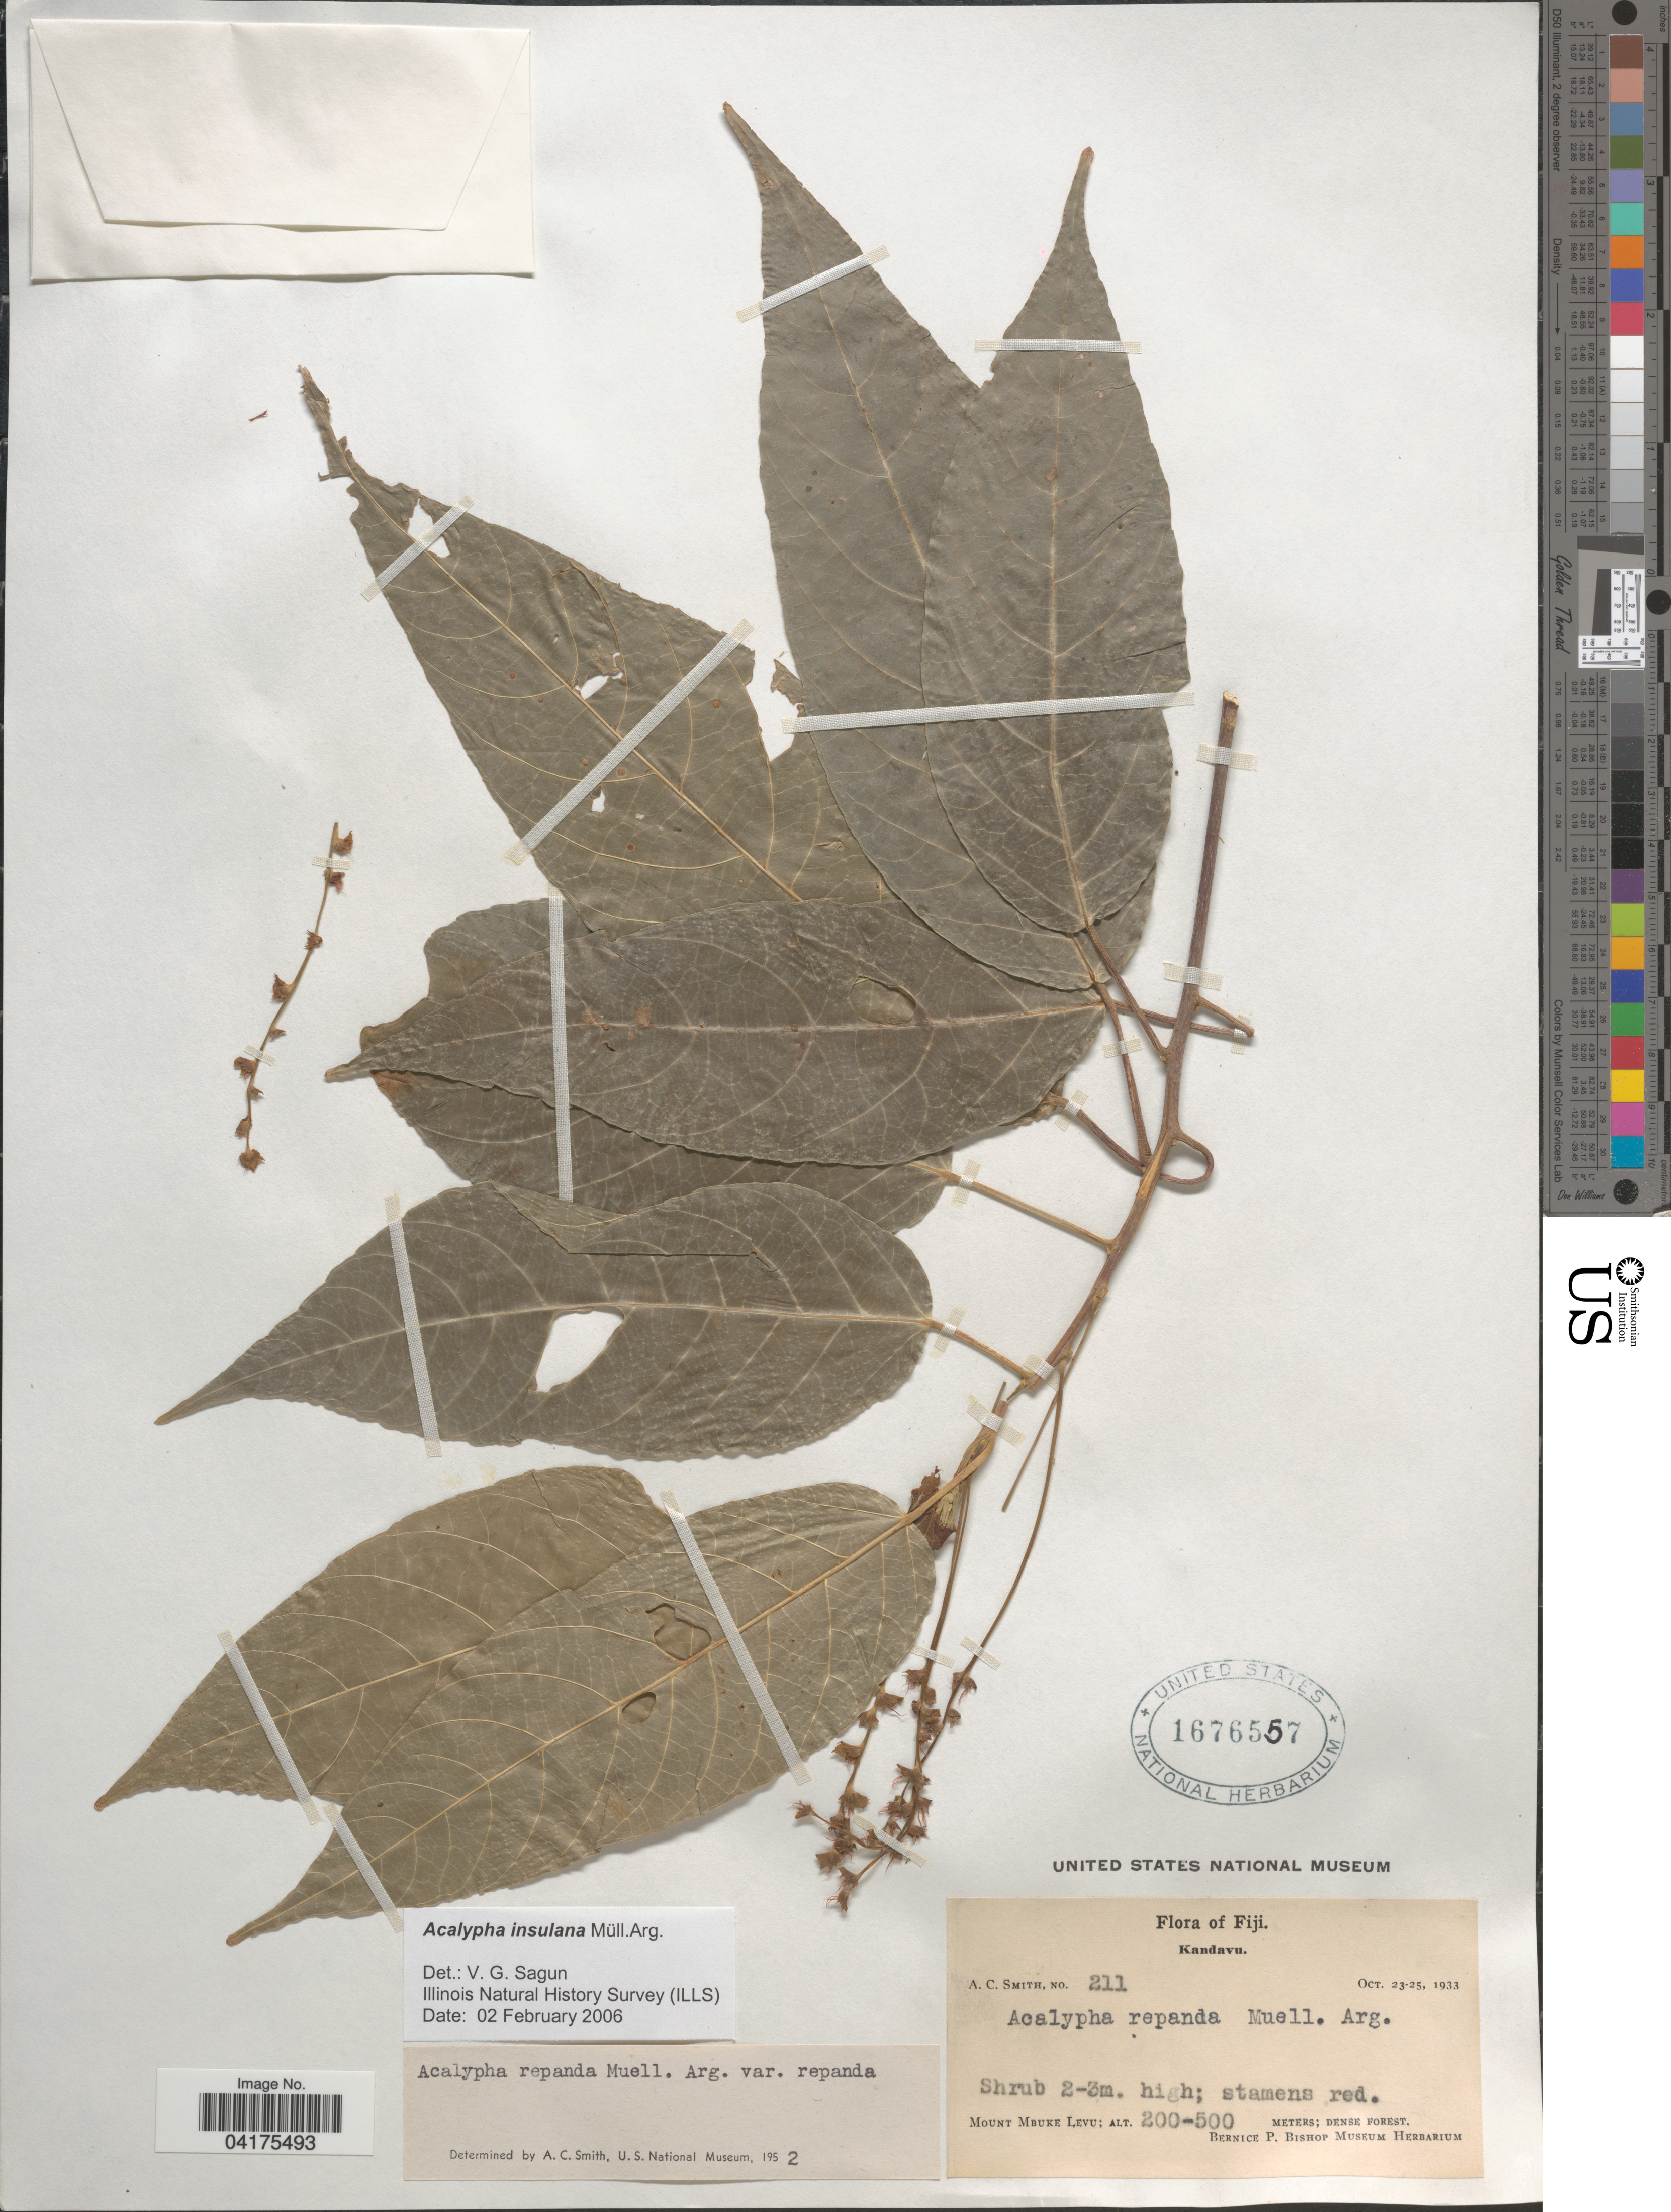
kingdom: Plantae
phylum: Tracheophyta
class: Magnoliopsida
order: Malpighiales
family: Euphorbiaceae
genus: Acalypha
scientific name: Acalypha insulana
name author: Müll. Arg.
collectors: A. C. Smith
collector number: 211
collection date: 1933-10-23/1933-10-25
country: Fiji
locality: Kandavu. Mount Mbuke Levu.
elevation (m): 200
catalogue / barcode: US 1676557